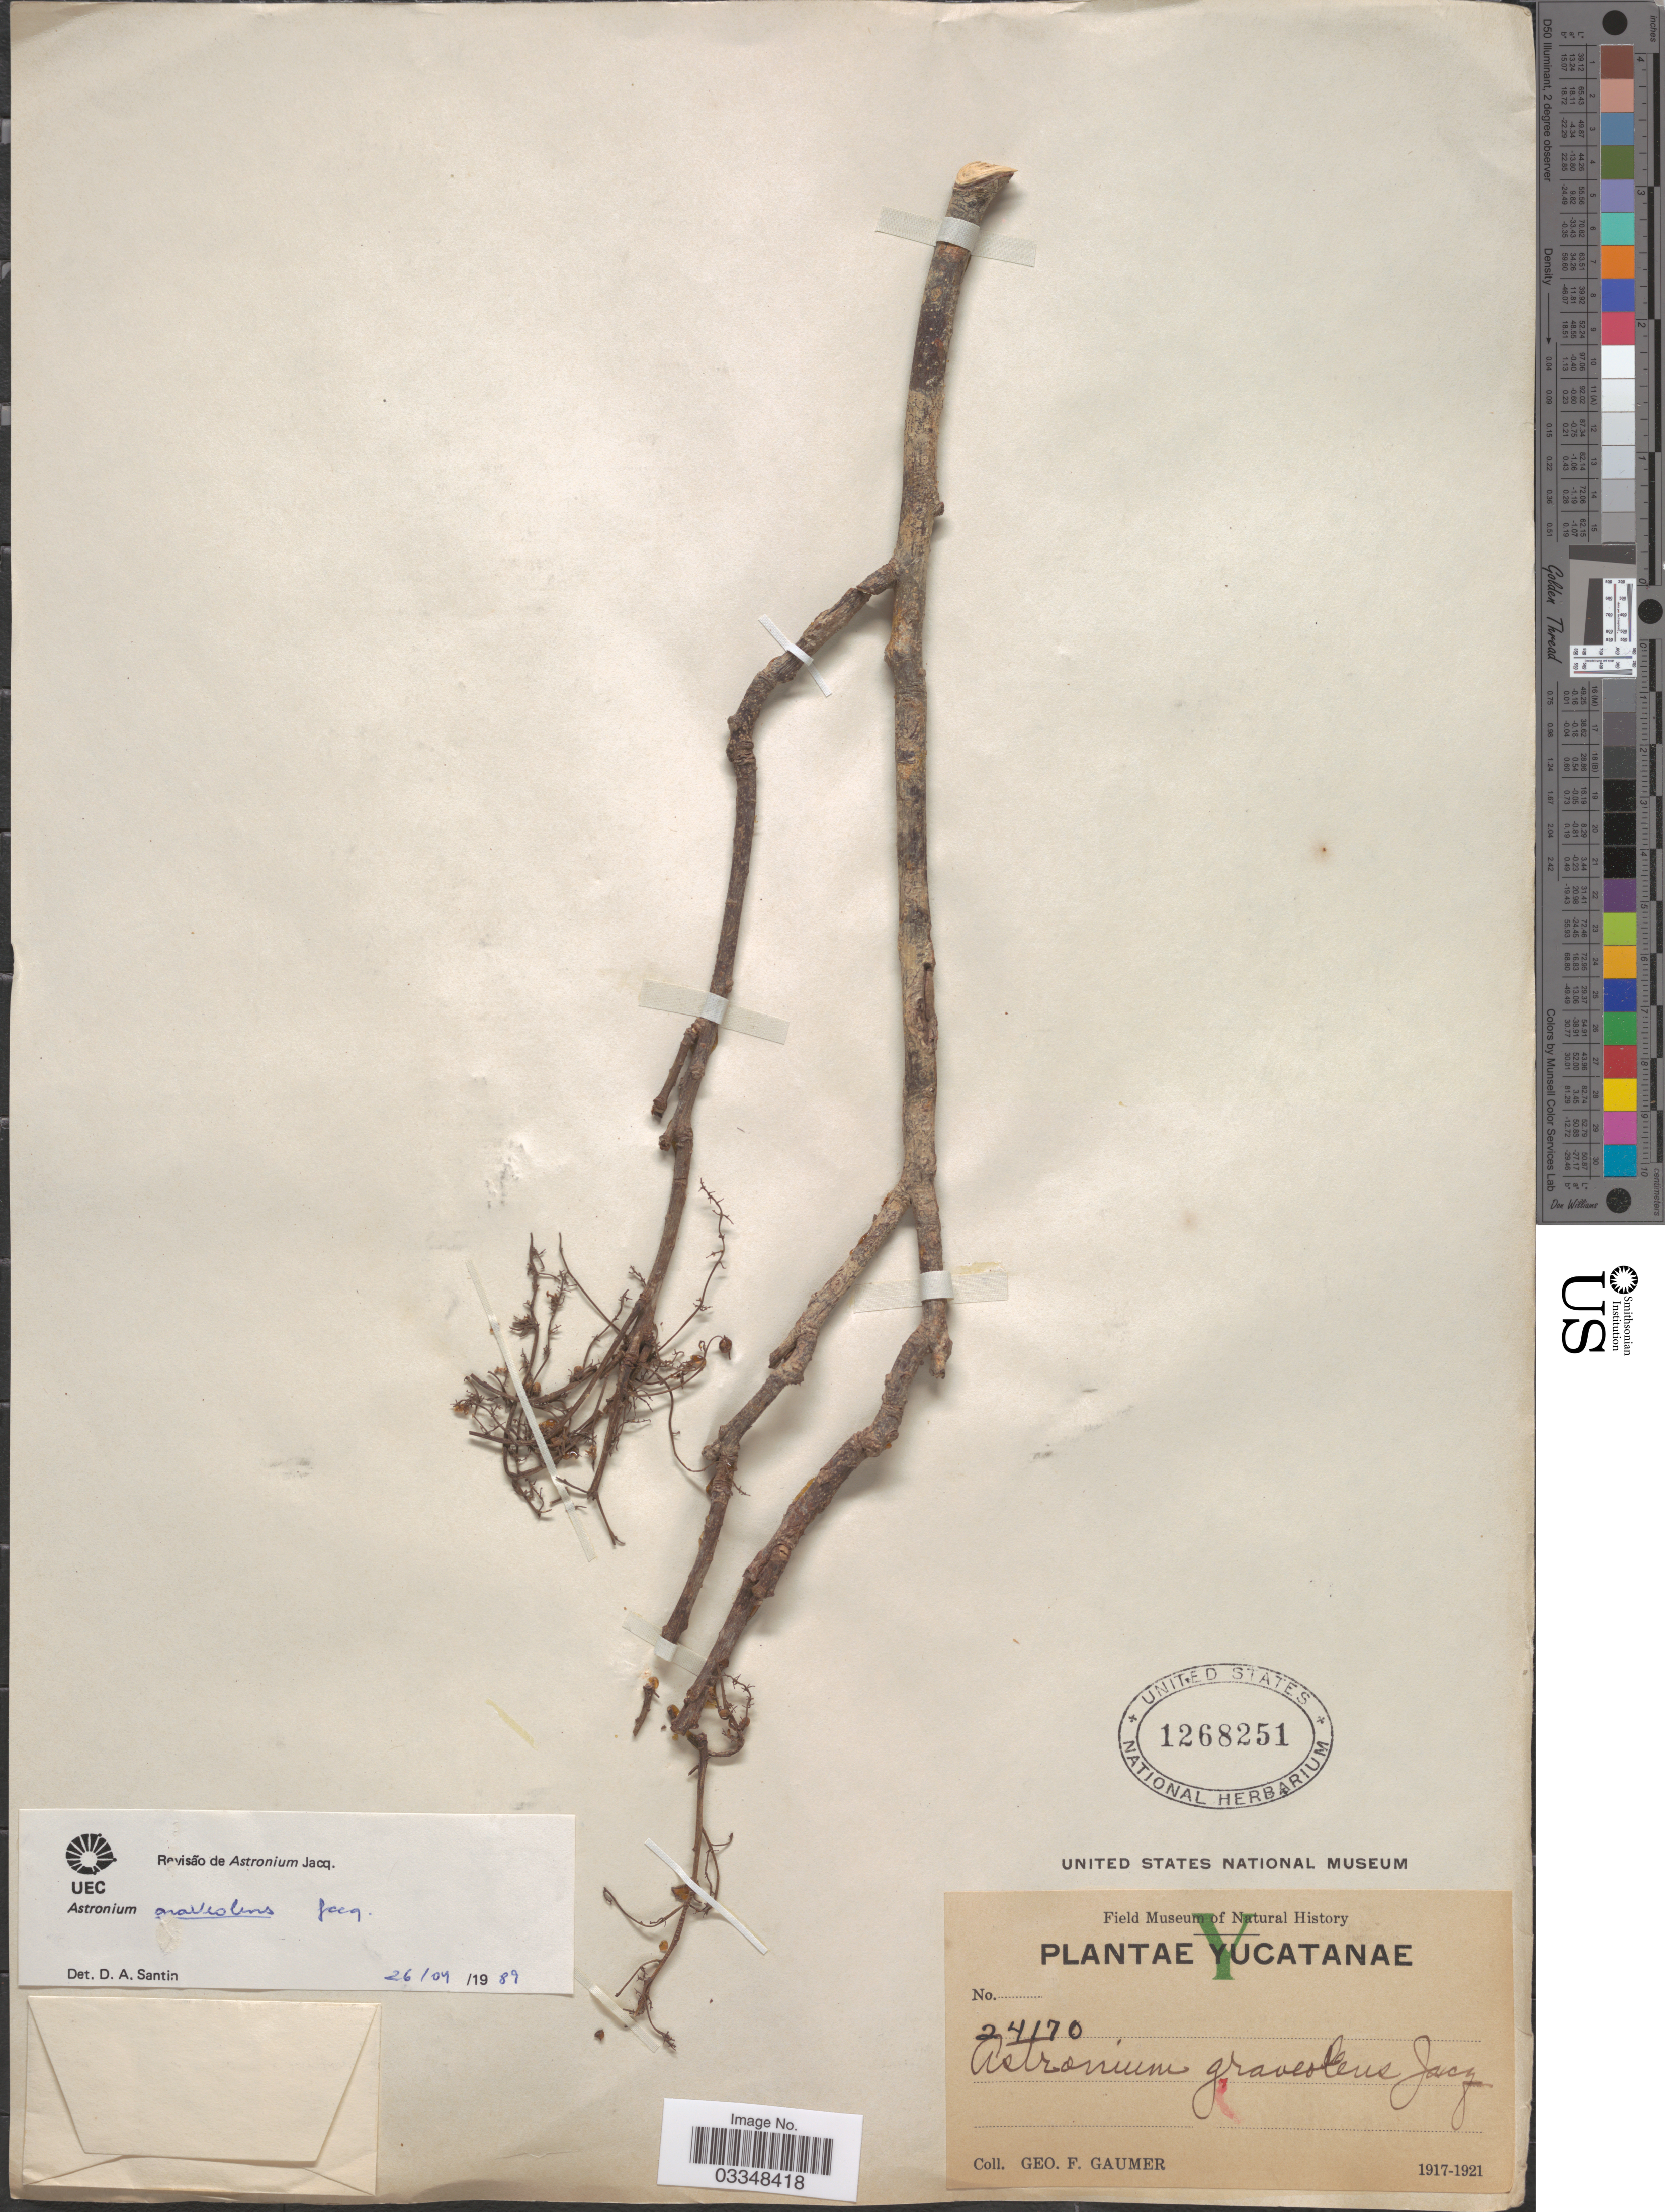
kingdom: Plantae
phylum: Tracheophyta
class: Magnoliopsida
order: Sapindales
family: Anacardiaceae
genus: Astronium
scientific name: Astronium graveolens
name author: Jacq.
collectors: G. F. Gaumer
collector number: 24170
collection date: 1917/1921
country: Mexico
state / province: Yucatán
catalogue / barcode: US 1268251